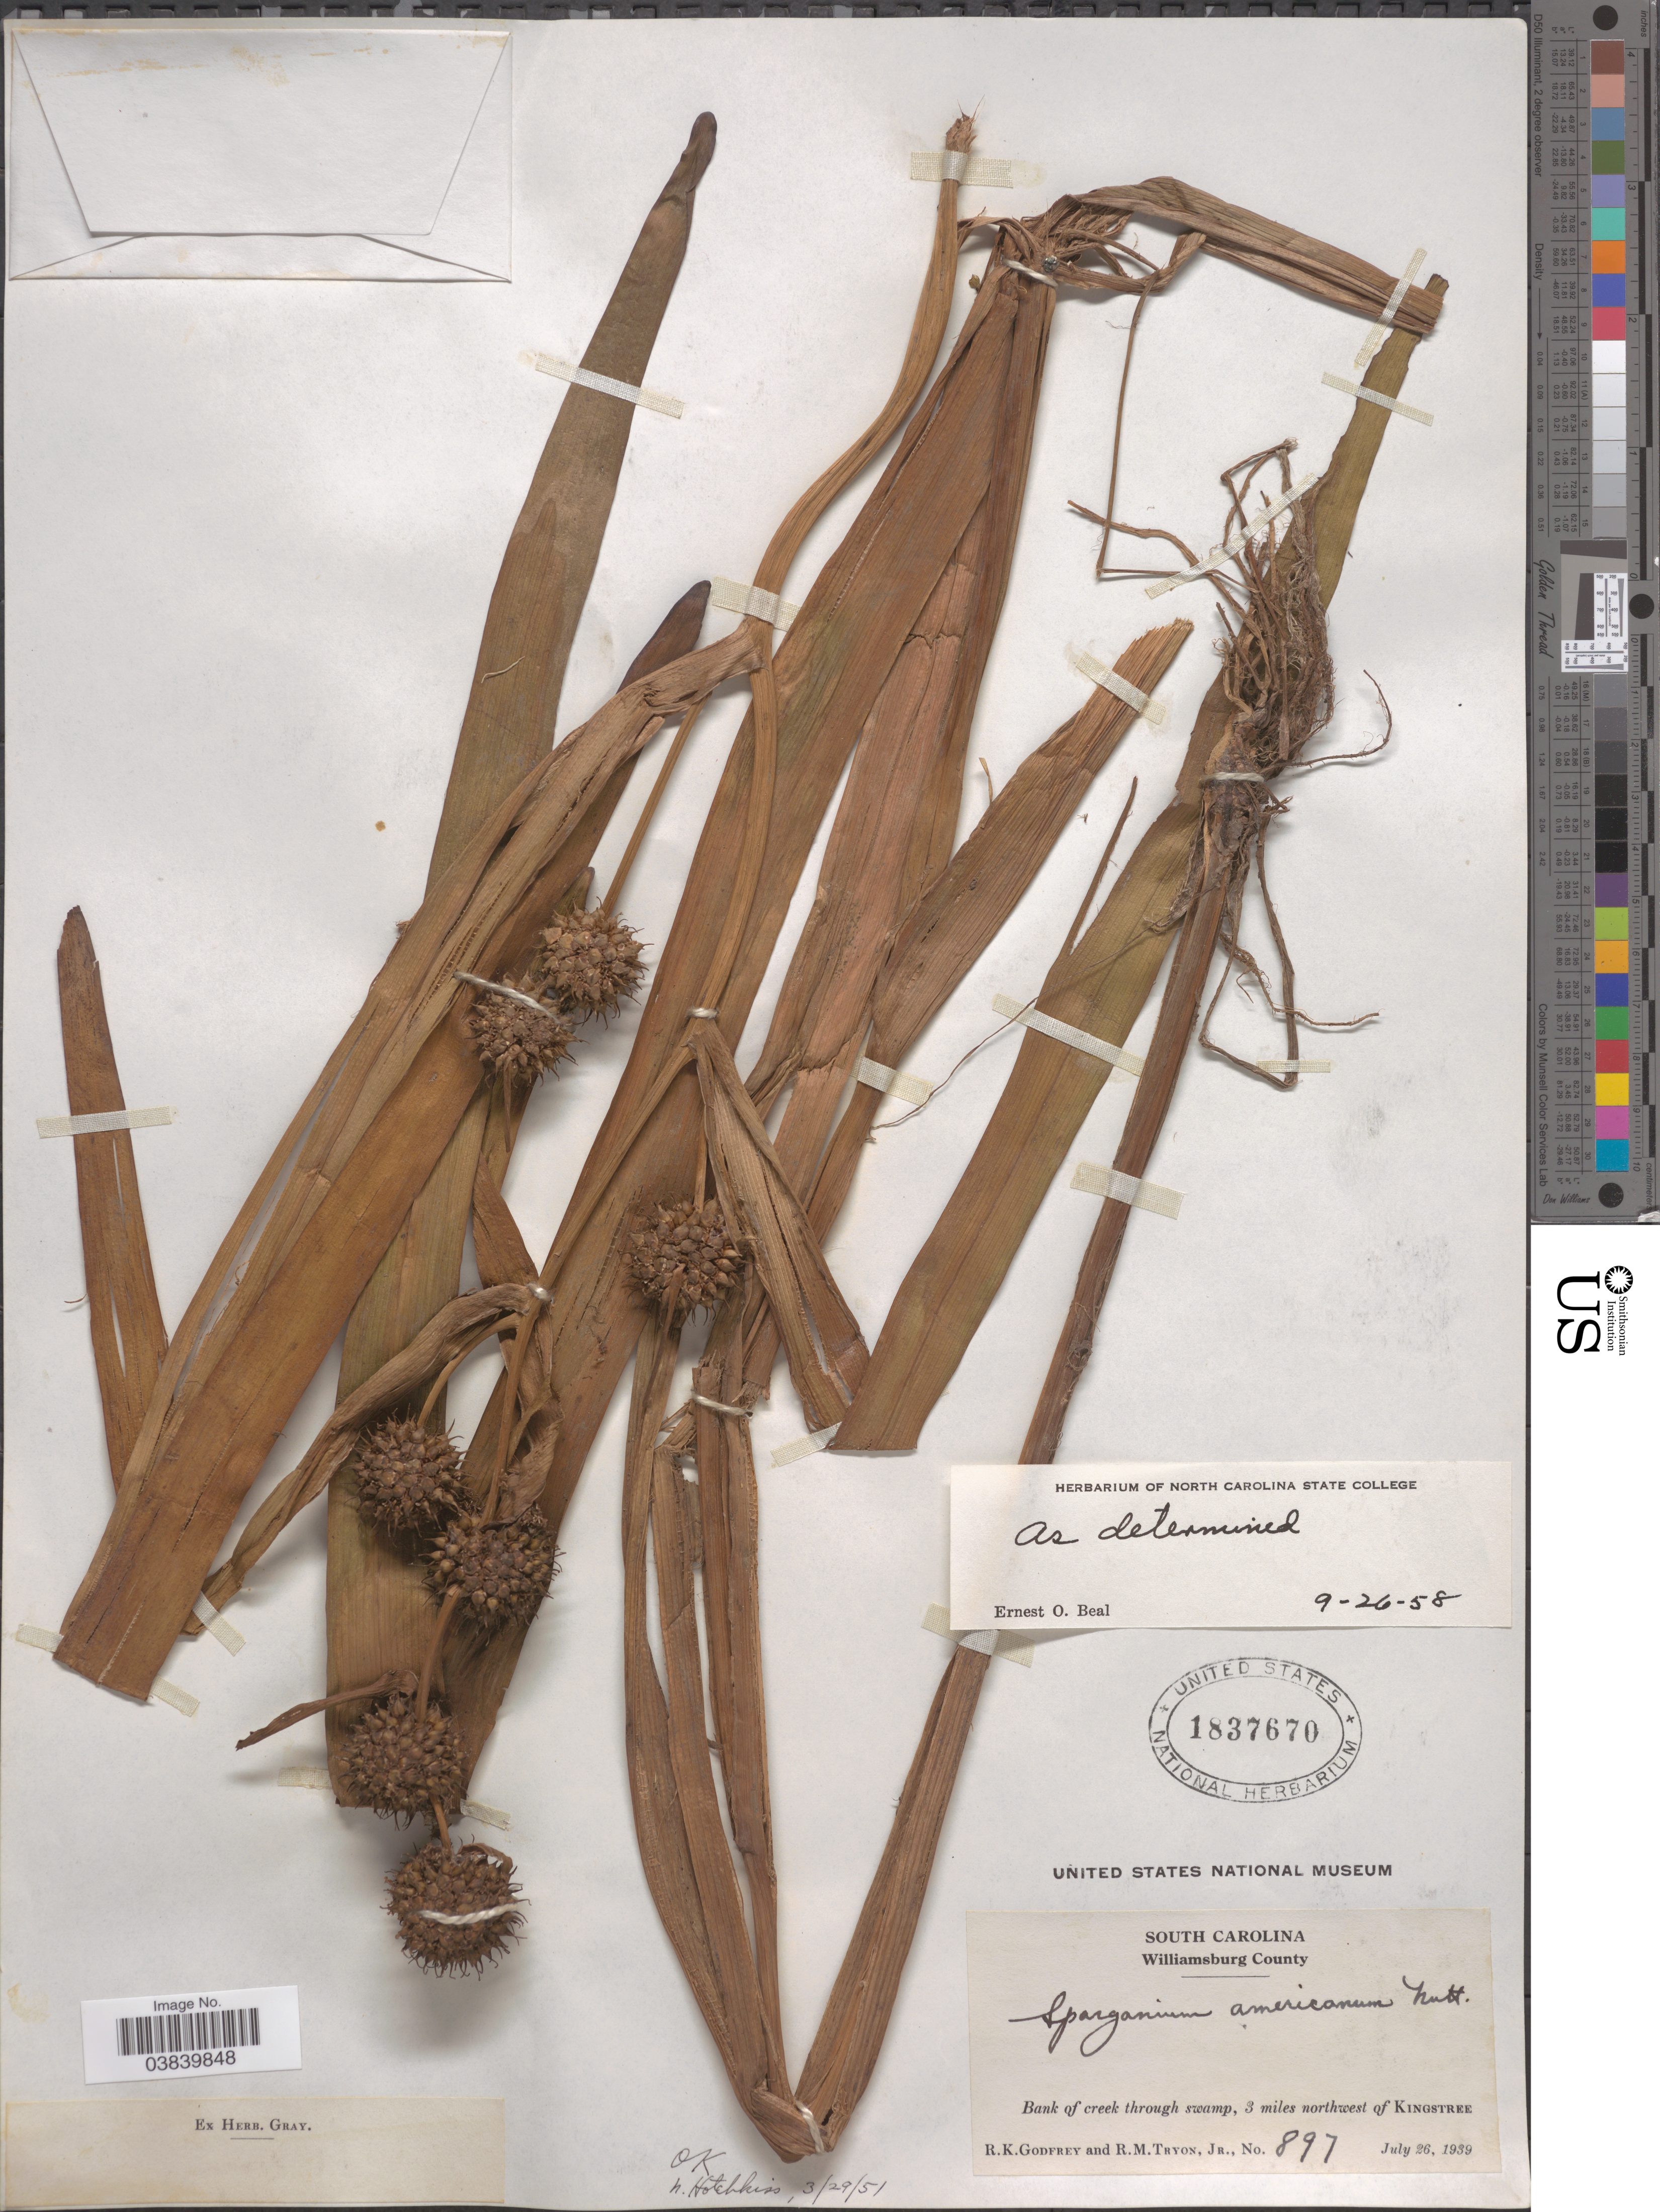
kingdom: Plantae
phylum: Tracheophyta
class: Liliopsida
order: Poales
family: Typhaceae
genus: Sparganium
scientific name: Sparganium americanum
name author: Nutt.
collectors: R. K. Godfrey & R. Tryon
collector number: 897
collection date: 1939-07-26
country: United States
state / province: South Carolina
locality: Williamsburg County. Bank of creek through swamp, 3 miles northwest of Kingstree.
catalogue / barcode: US 1837670